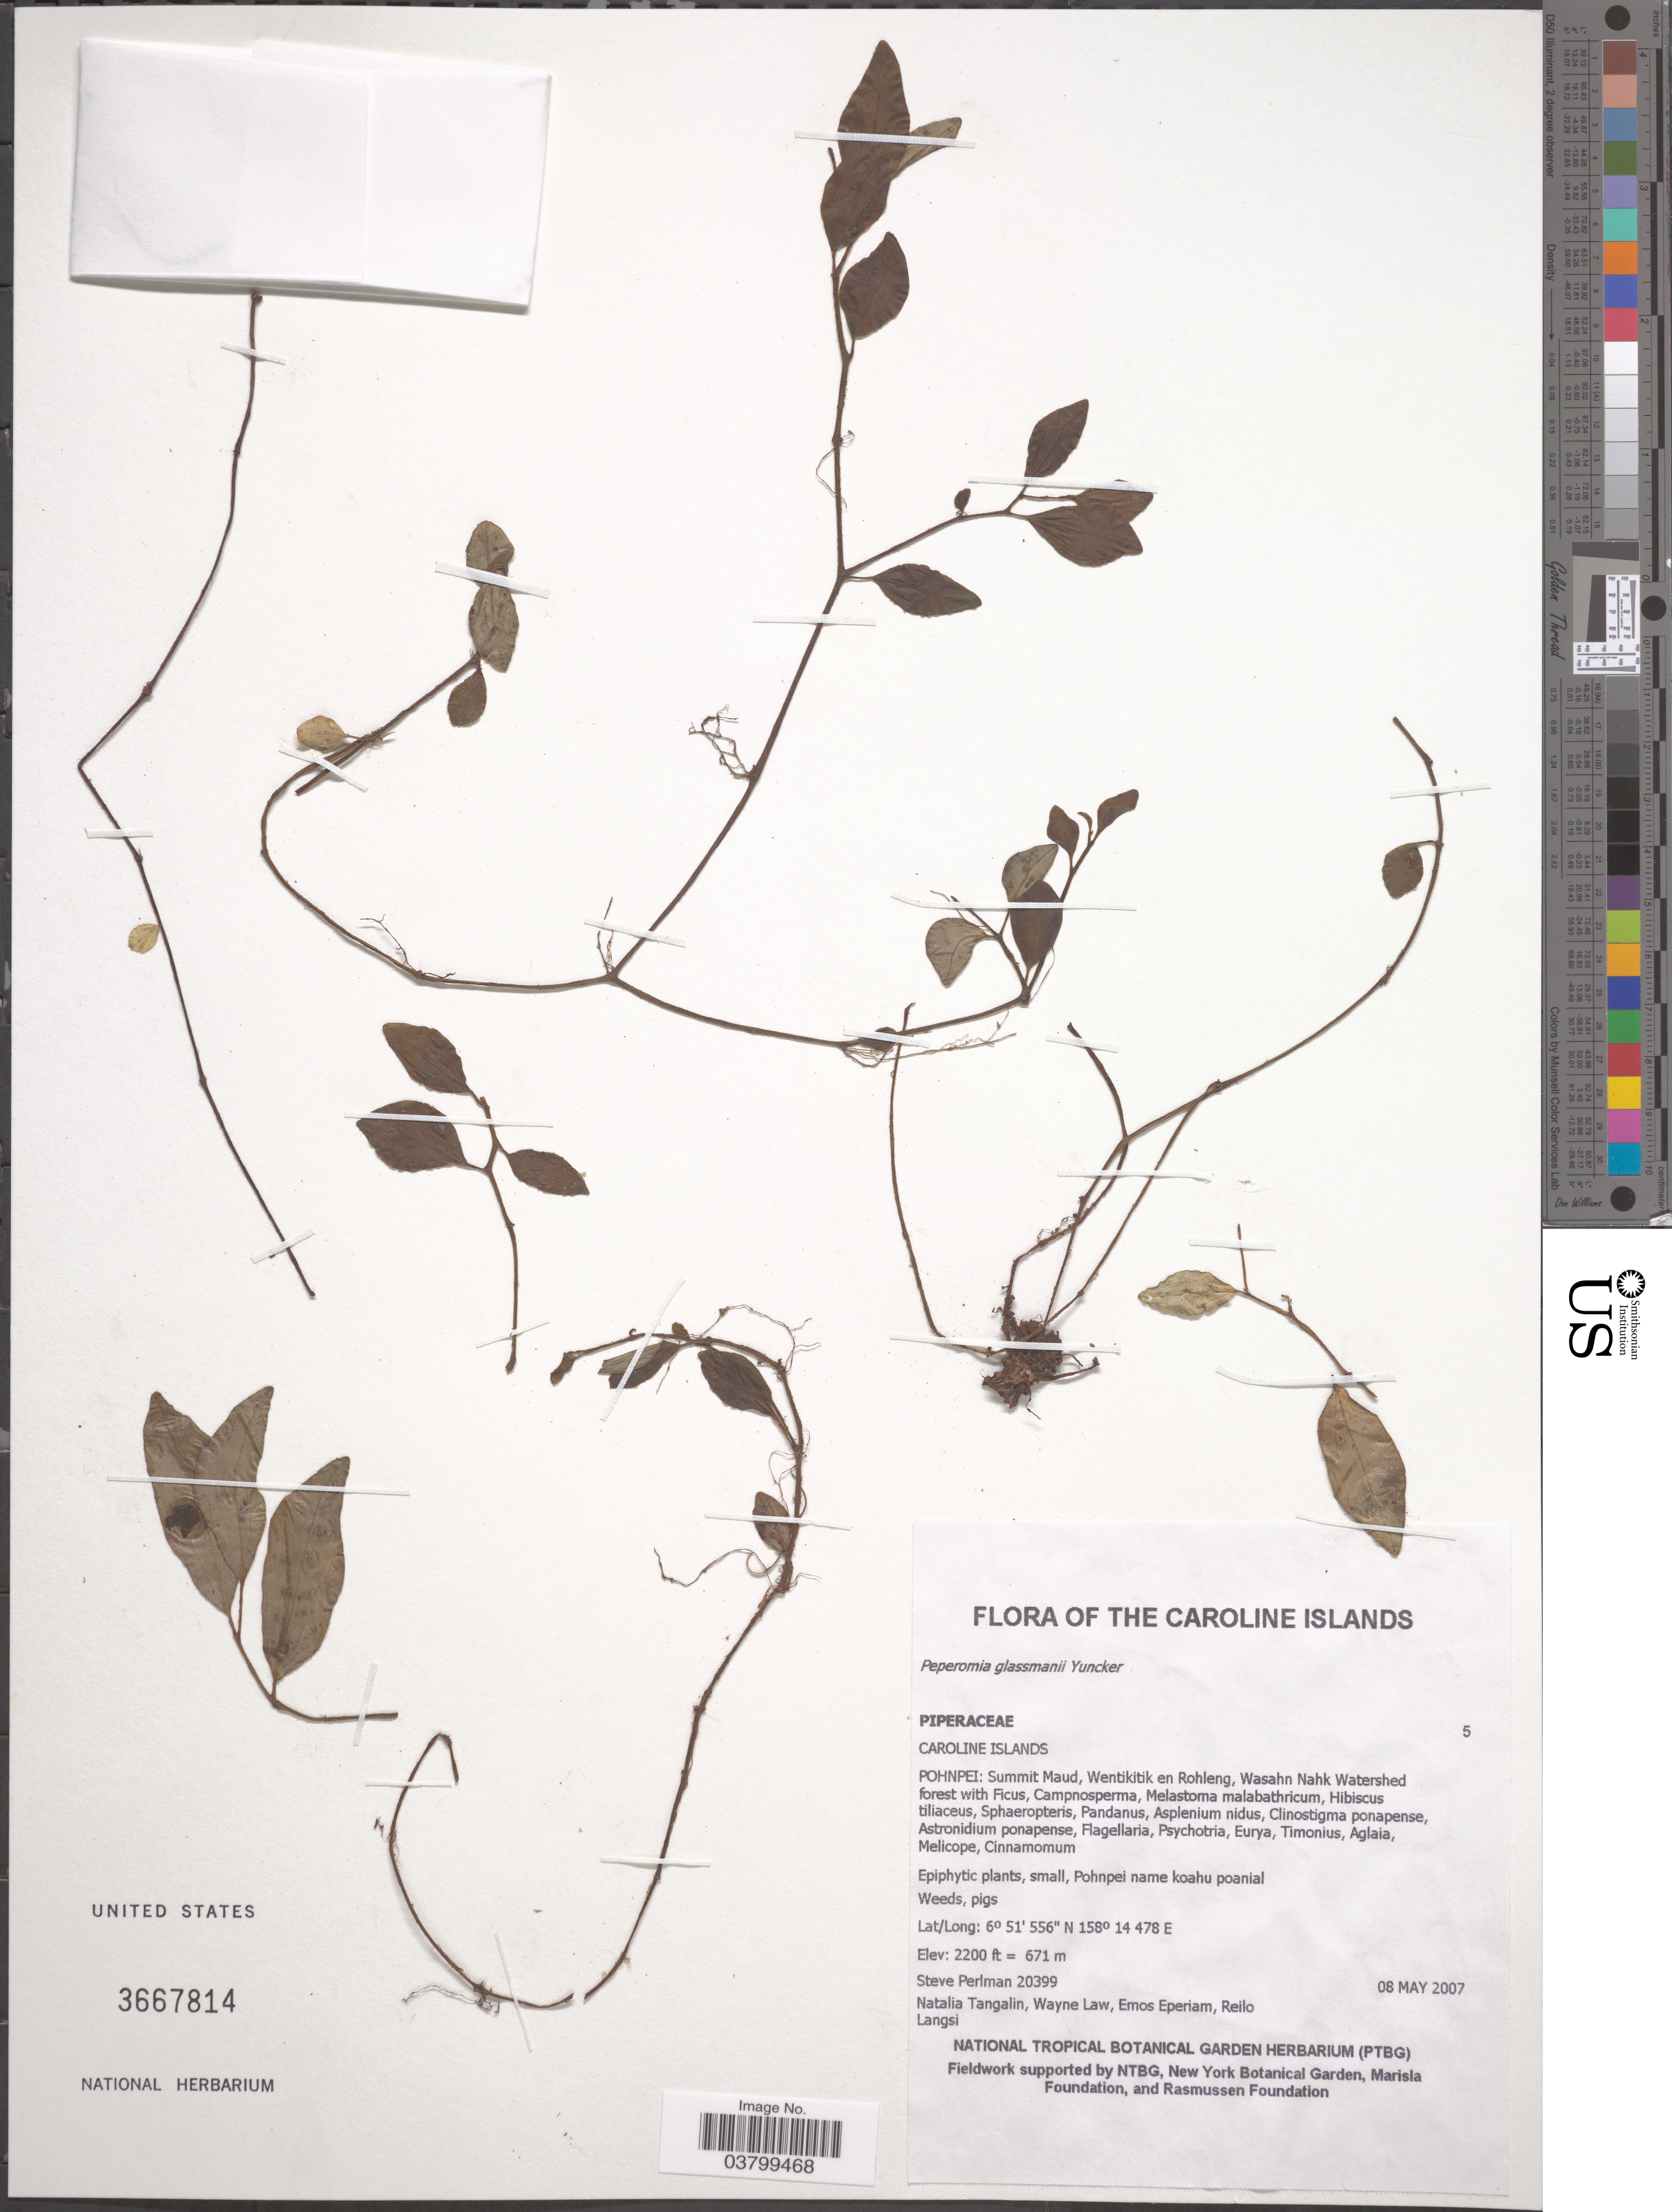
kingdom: Plantae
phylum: Tracheophyta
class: Magnoliopsida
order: Piperales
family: Piperaceae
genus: Peperomia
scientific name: Peperomia glassmanii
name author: Yunck.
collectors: S. Perlman, N. Tangalin, W. Law, E. Eperiam & R. Langsi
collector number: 20399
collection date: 2007-05-08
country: Micronesia, Federated States of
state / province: Pohnpei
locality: The Caroline Islands. Pohnpei: Summit Maud, Wentikitik en Rohleng, Wasahn Nahk Watershed forest.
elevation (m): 671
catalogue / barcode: US 3667814